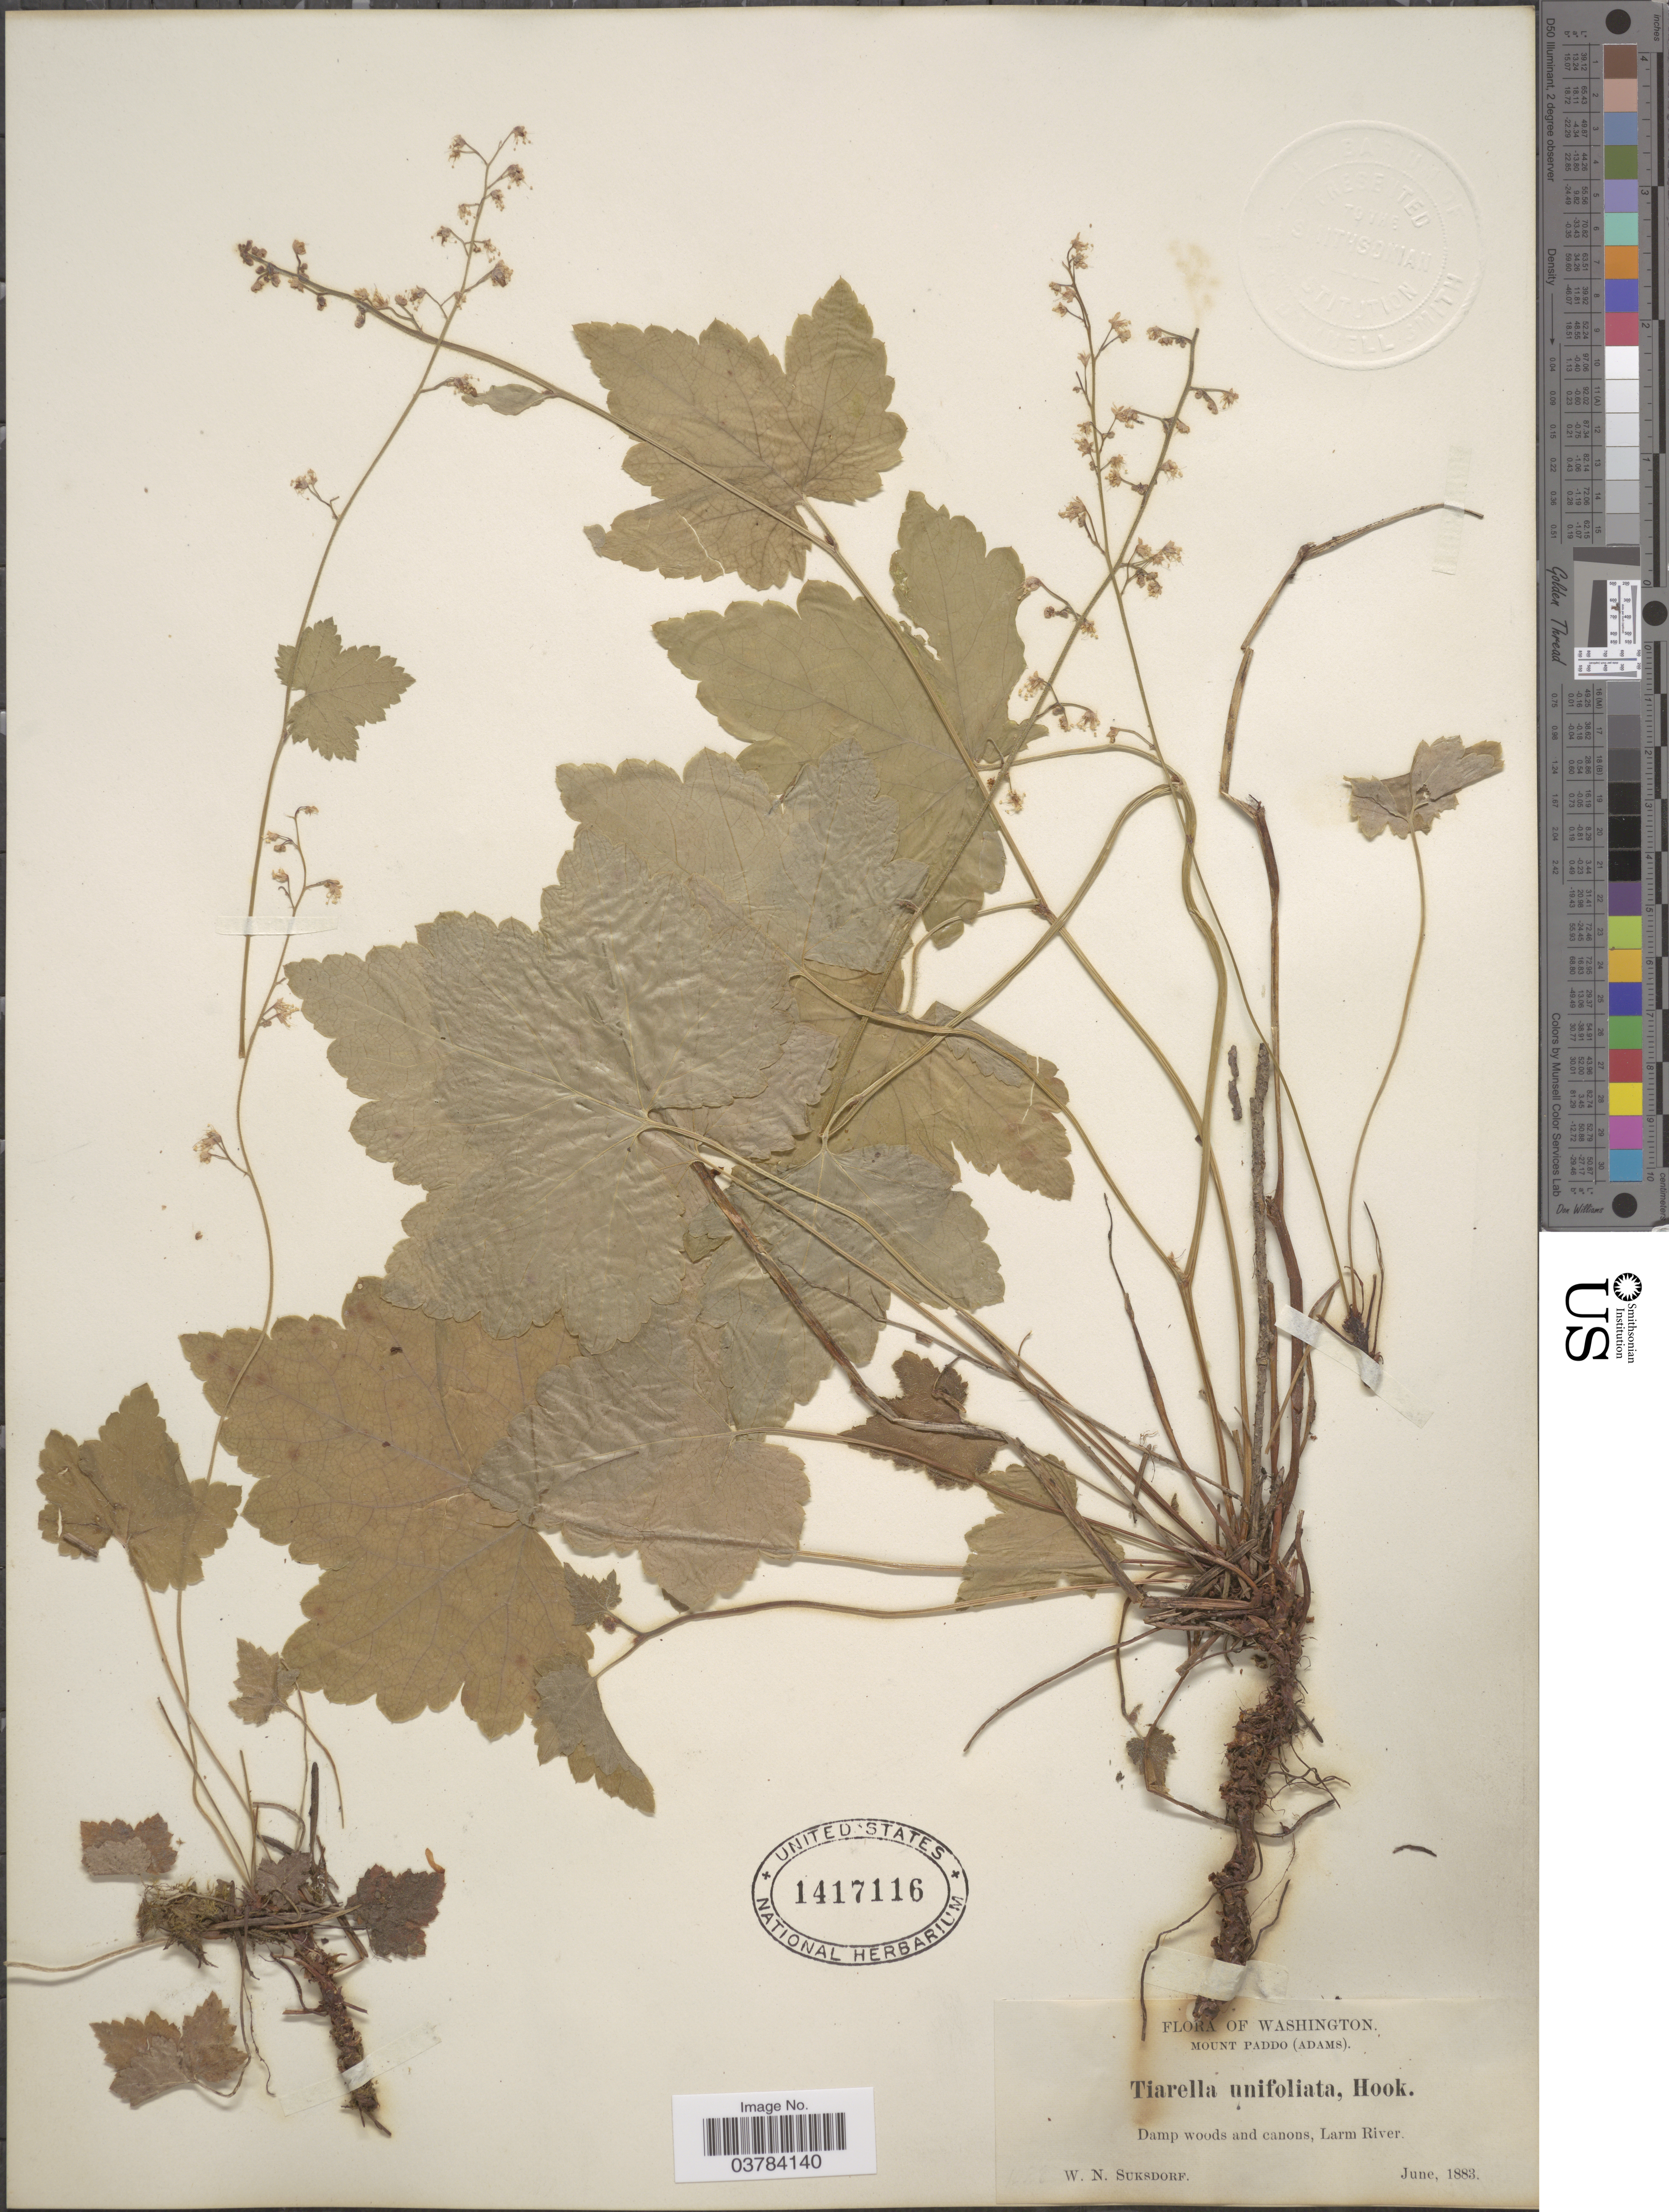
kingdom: Plantae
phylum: Tracheophyta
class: Magnoliopsida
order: Saxifragales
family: Saxifragaceae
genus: Tiarella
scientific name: Tiarella unifoliata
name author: Hook.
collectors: W. N. Suksdorf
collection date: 1883-06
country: United States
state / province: Washington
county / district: Skamania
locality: Mount Paddo (Adams). Damp woods and canons, Larm River.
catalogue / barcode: US 1417116